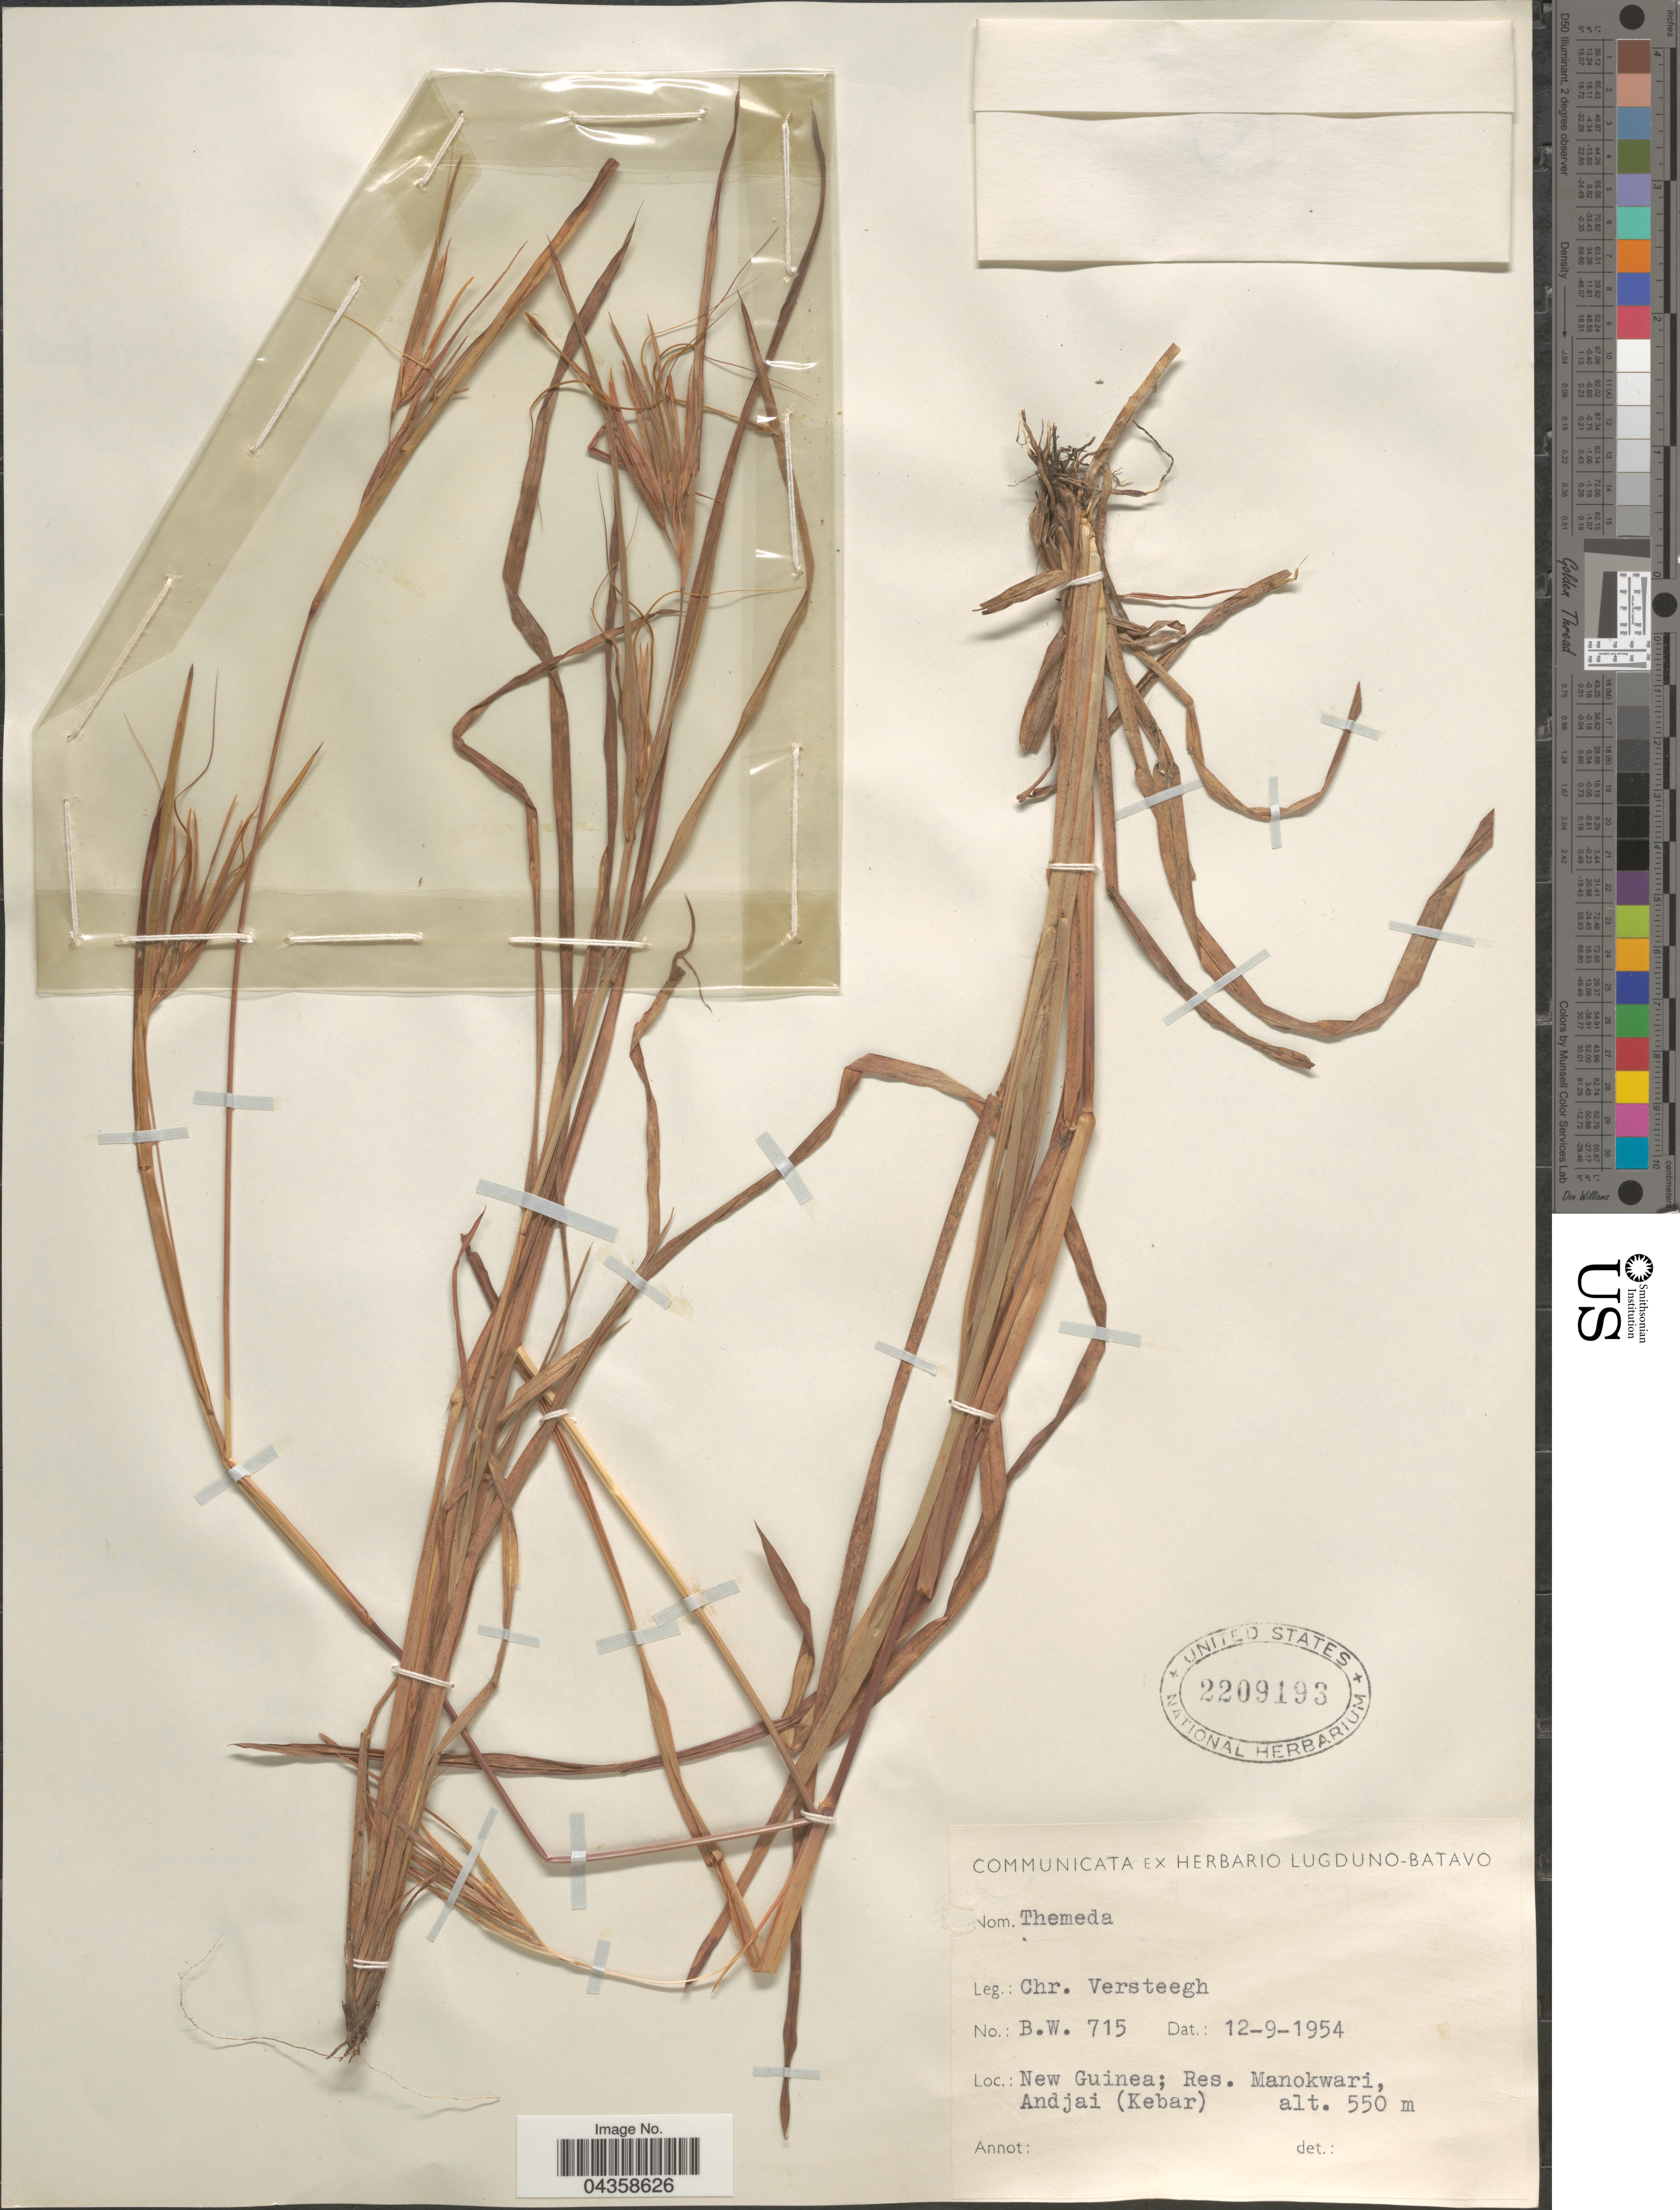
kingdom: Plantae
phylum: Tracheophyta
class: Liliopsida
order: Poales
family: Poaceae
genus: Themeda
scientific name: Themeda sp.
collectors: C. Versteegh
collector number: B.W.715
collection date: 1954-09-12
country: Indonesia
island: New Guinea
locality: New Guinea; Res. Manokwari, Andjai (Kebar).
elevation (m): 550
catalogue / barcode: US 2209193